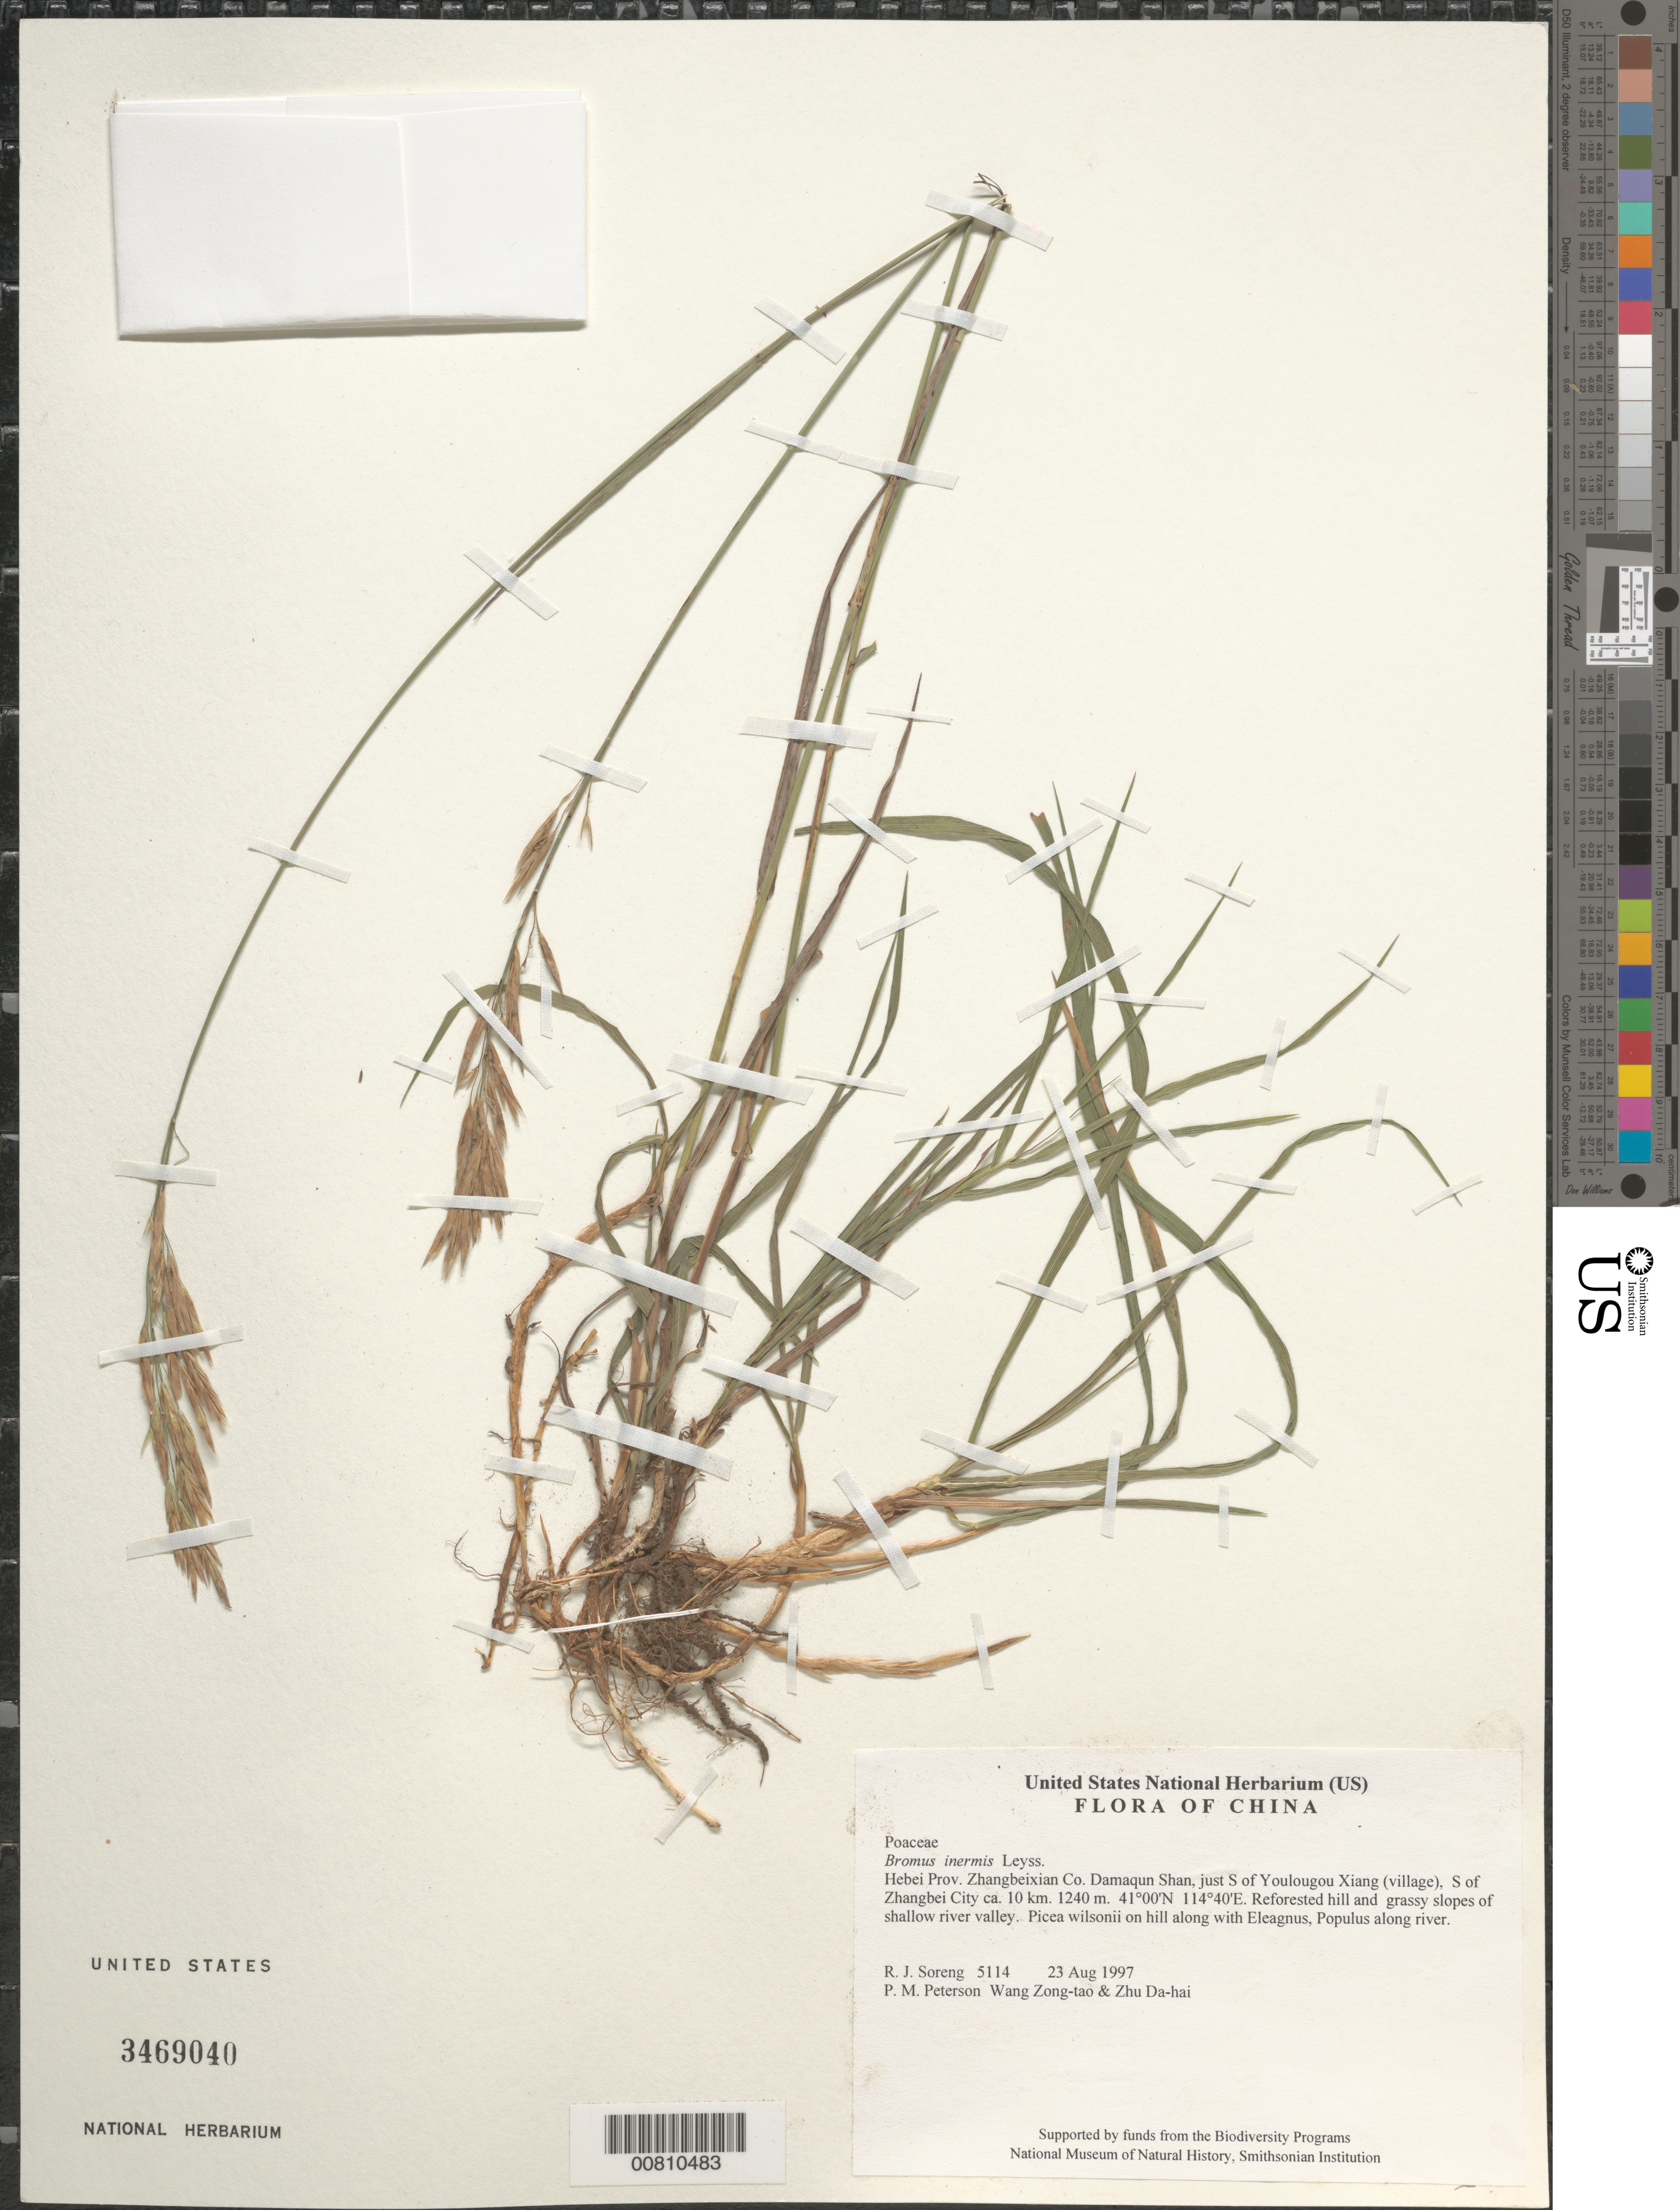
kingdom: Plantae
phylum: Tracheophyta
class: Liliopsida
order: Poales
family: Poaceae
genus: Bromus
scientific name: Bromus inermis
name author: Leyss.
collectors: R. J. Soreng, P. M. Peterson & Zhu Da-hai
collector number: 5114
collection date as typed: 23 Aug 1997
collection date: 1997-08-23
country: China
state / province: Hebei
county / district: Zhangbeixian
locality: Damaqun Shan, just S of Youlougou Xiang (village), S of Zhangbei City ca. 10 km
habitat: Reforested hill and grassy slopes of shallow river valley. Picea wilsonii on hill along with Eleagnus, Populus along river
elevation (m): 1240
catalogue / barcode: US 3469040